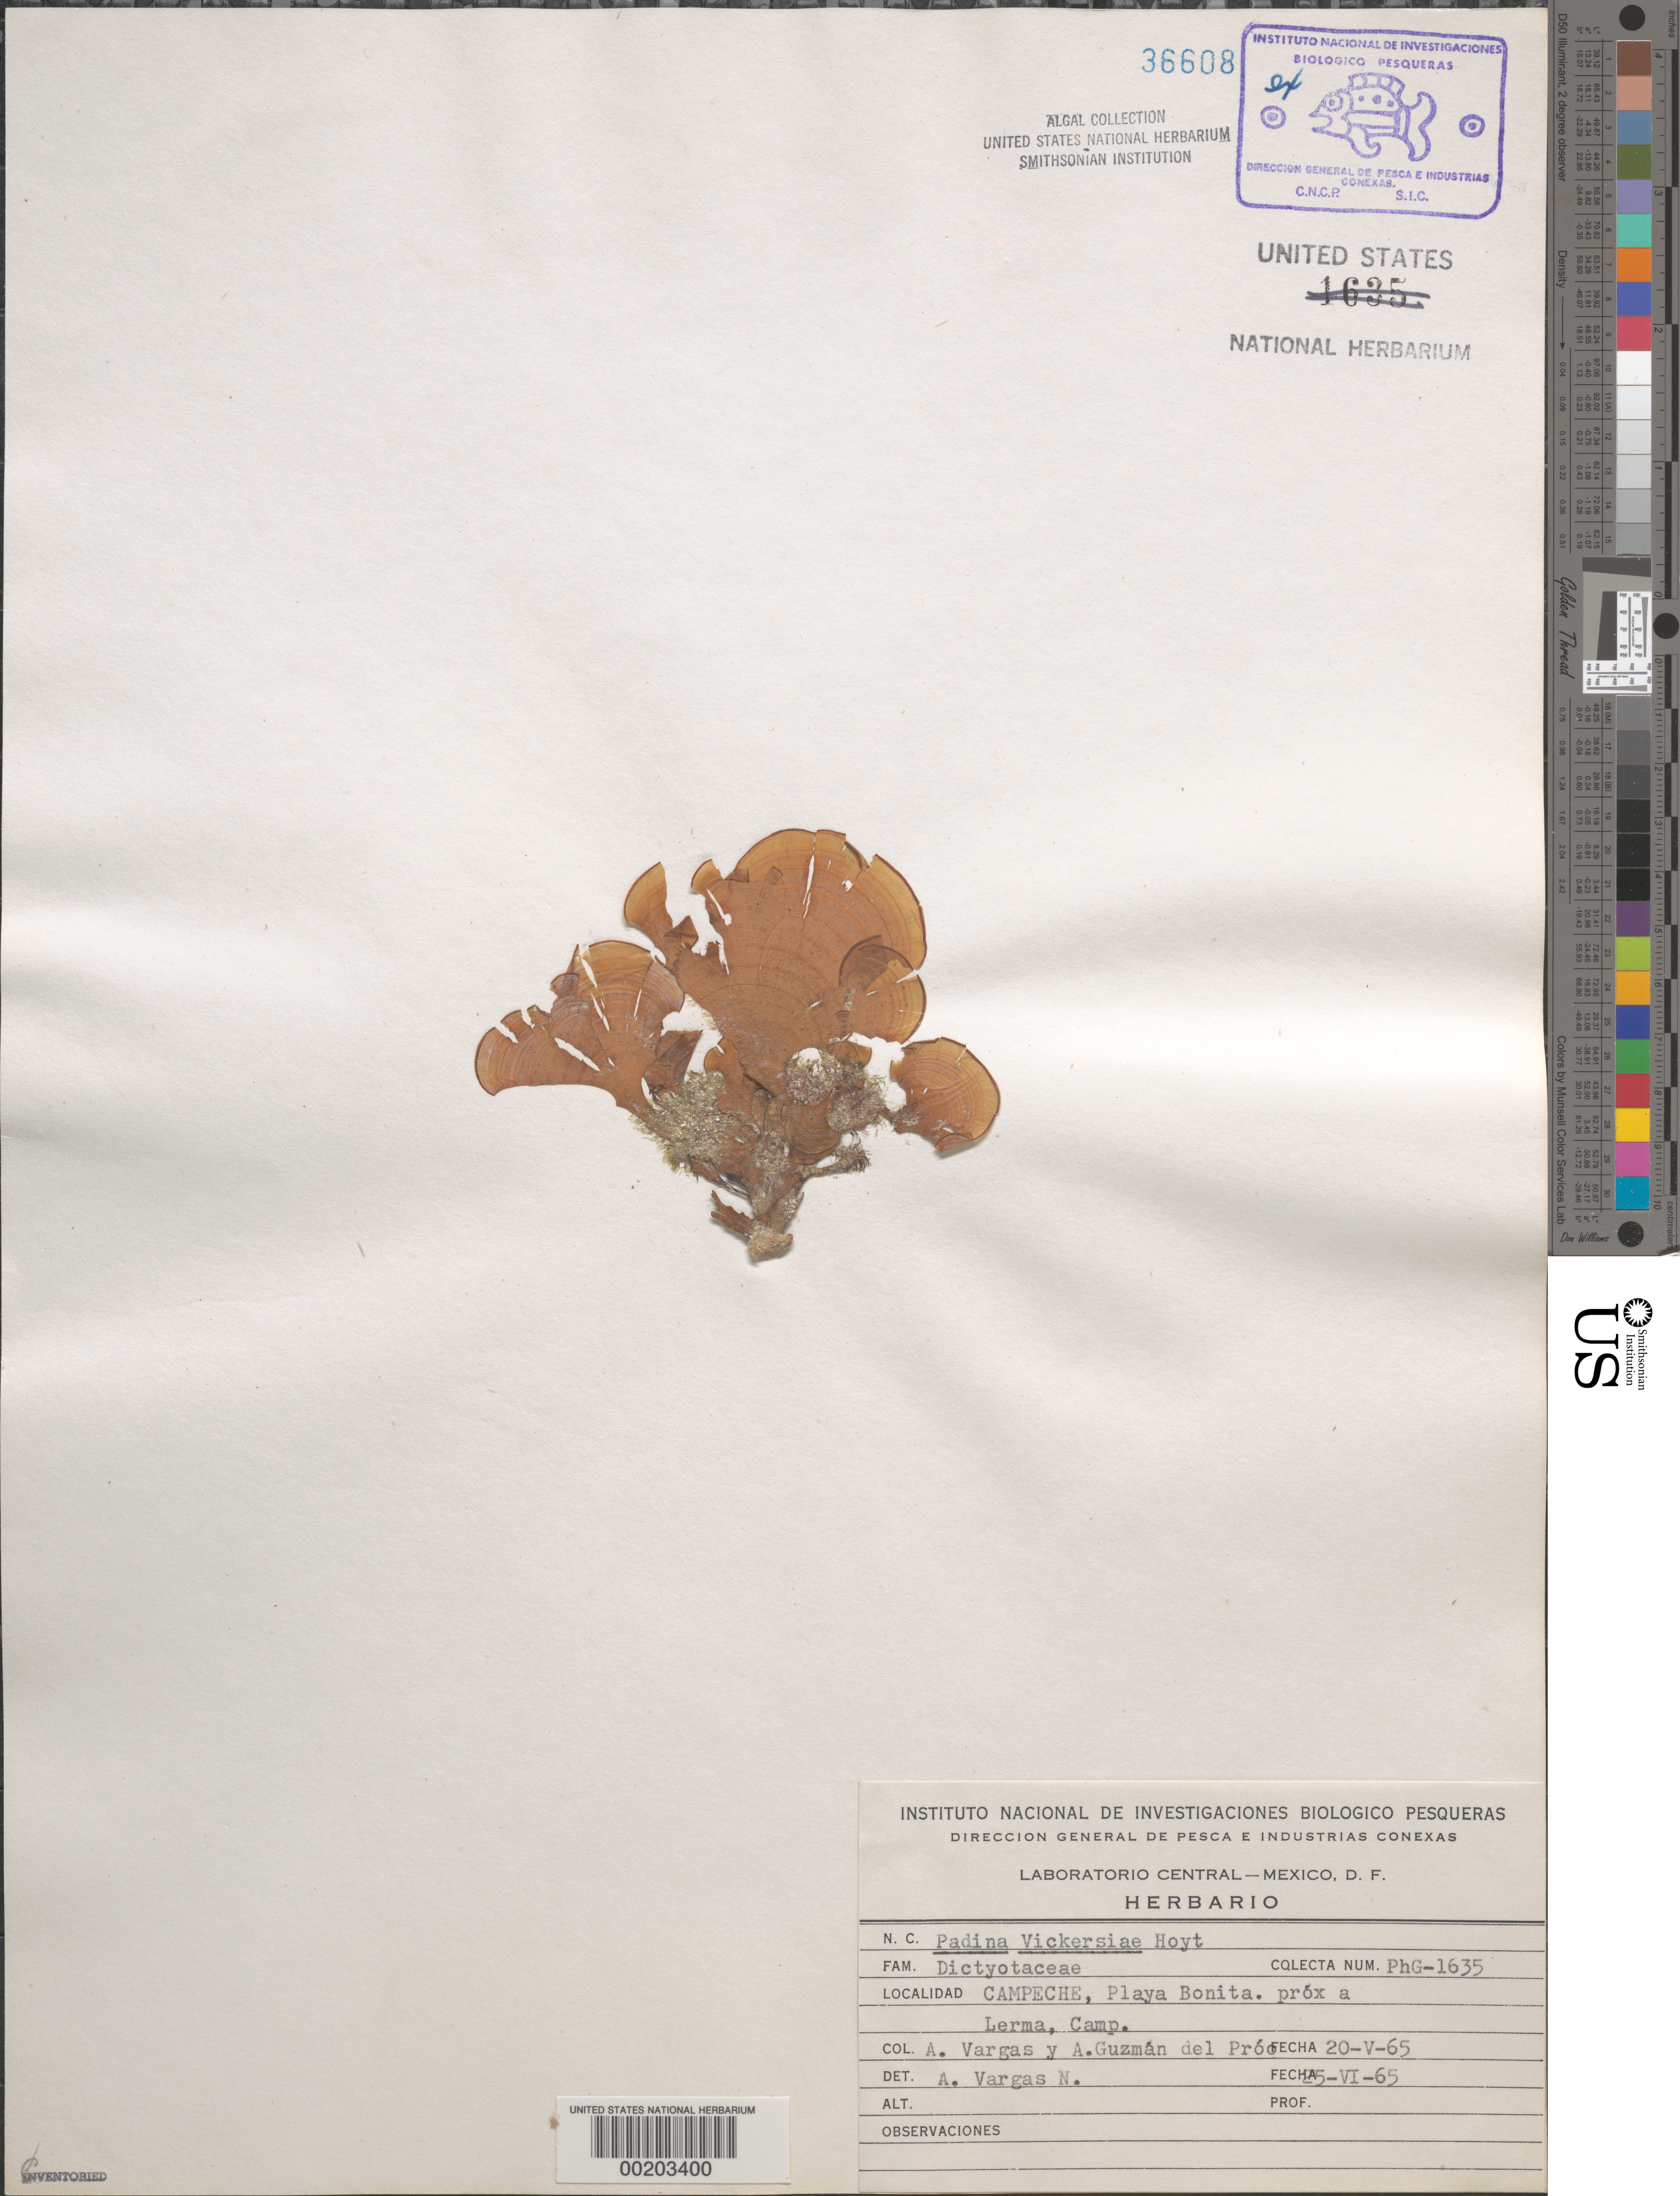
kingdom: Chromista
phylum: Ochrophyta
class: Phaeophyceae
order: Dictyotales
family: Dictyotaceae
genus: Padina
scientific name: Padina gymnospora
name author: (Kütz.) O.G. Sond.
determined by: Algae name updating Project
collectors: A. Vargas N. & S. Guzman del Proo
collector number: PHG-1635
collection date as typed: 20 May 1965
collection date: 1965-05-20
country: Mexico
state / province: Campeche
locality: Playa Bonita near Lerma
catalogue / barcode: US 36608